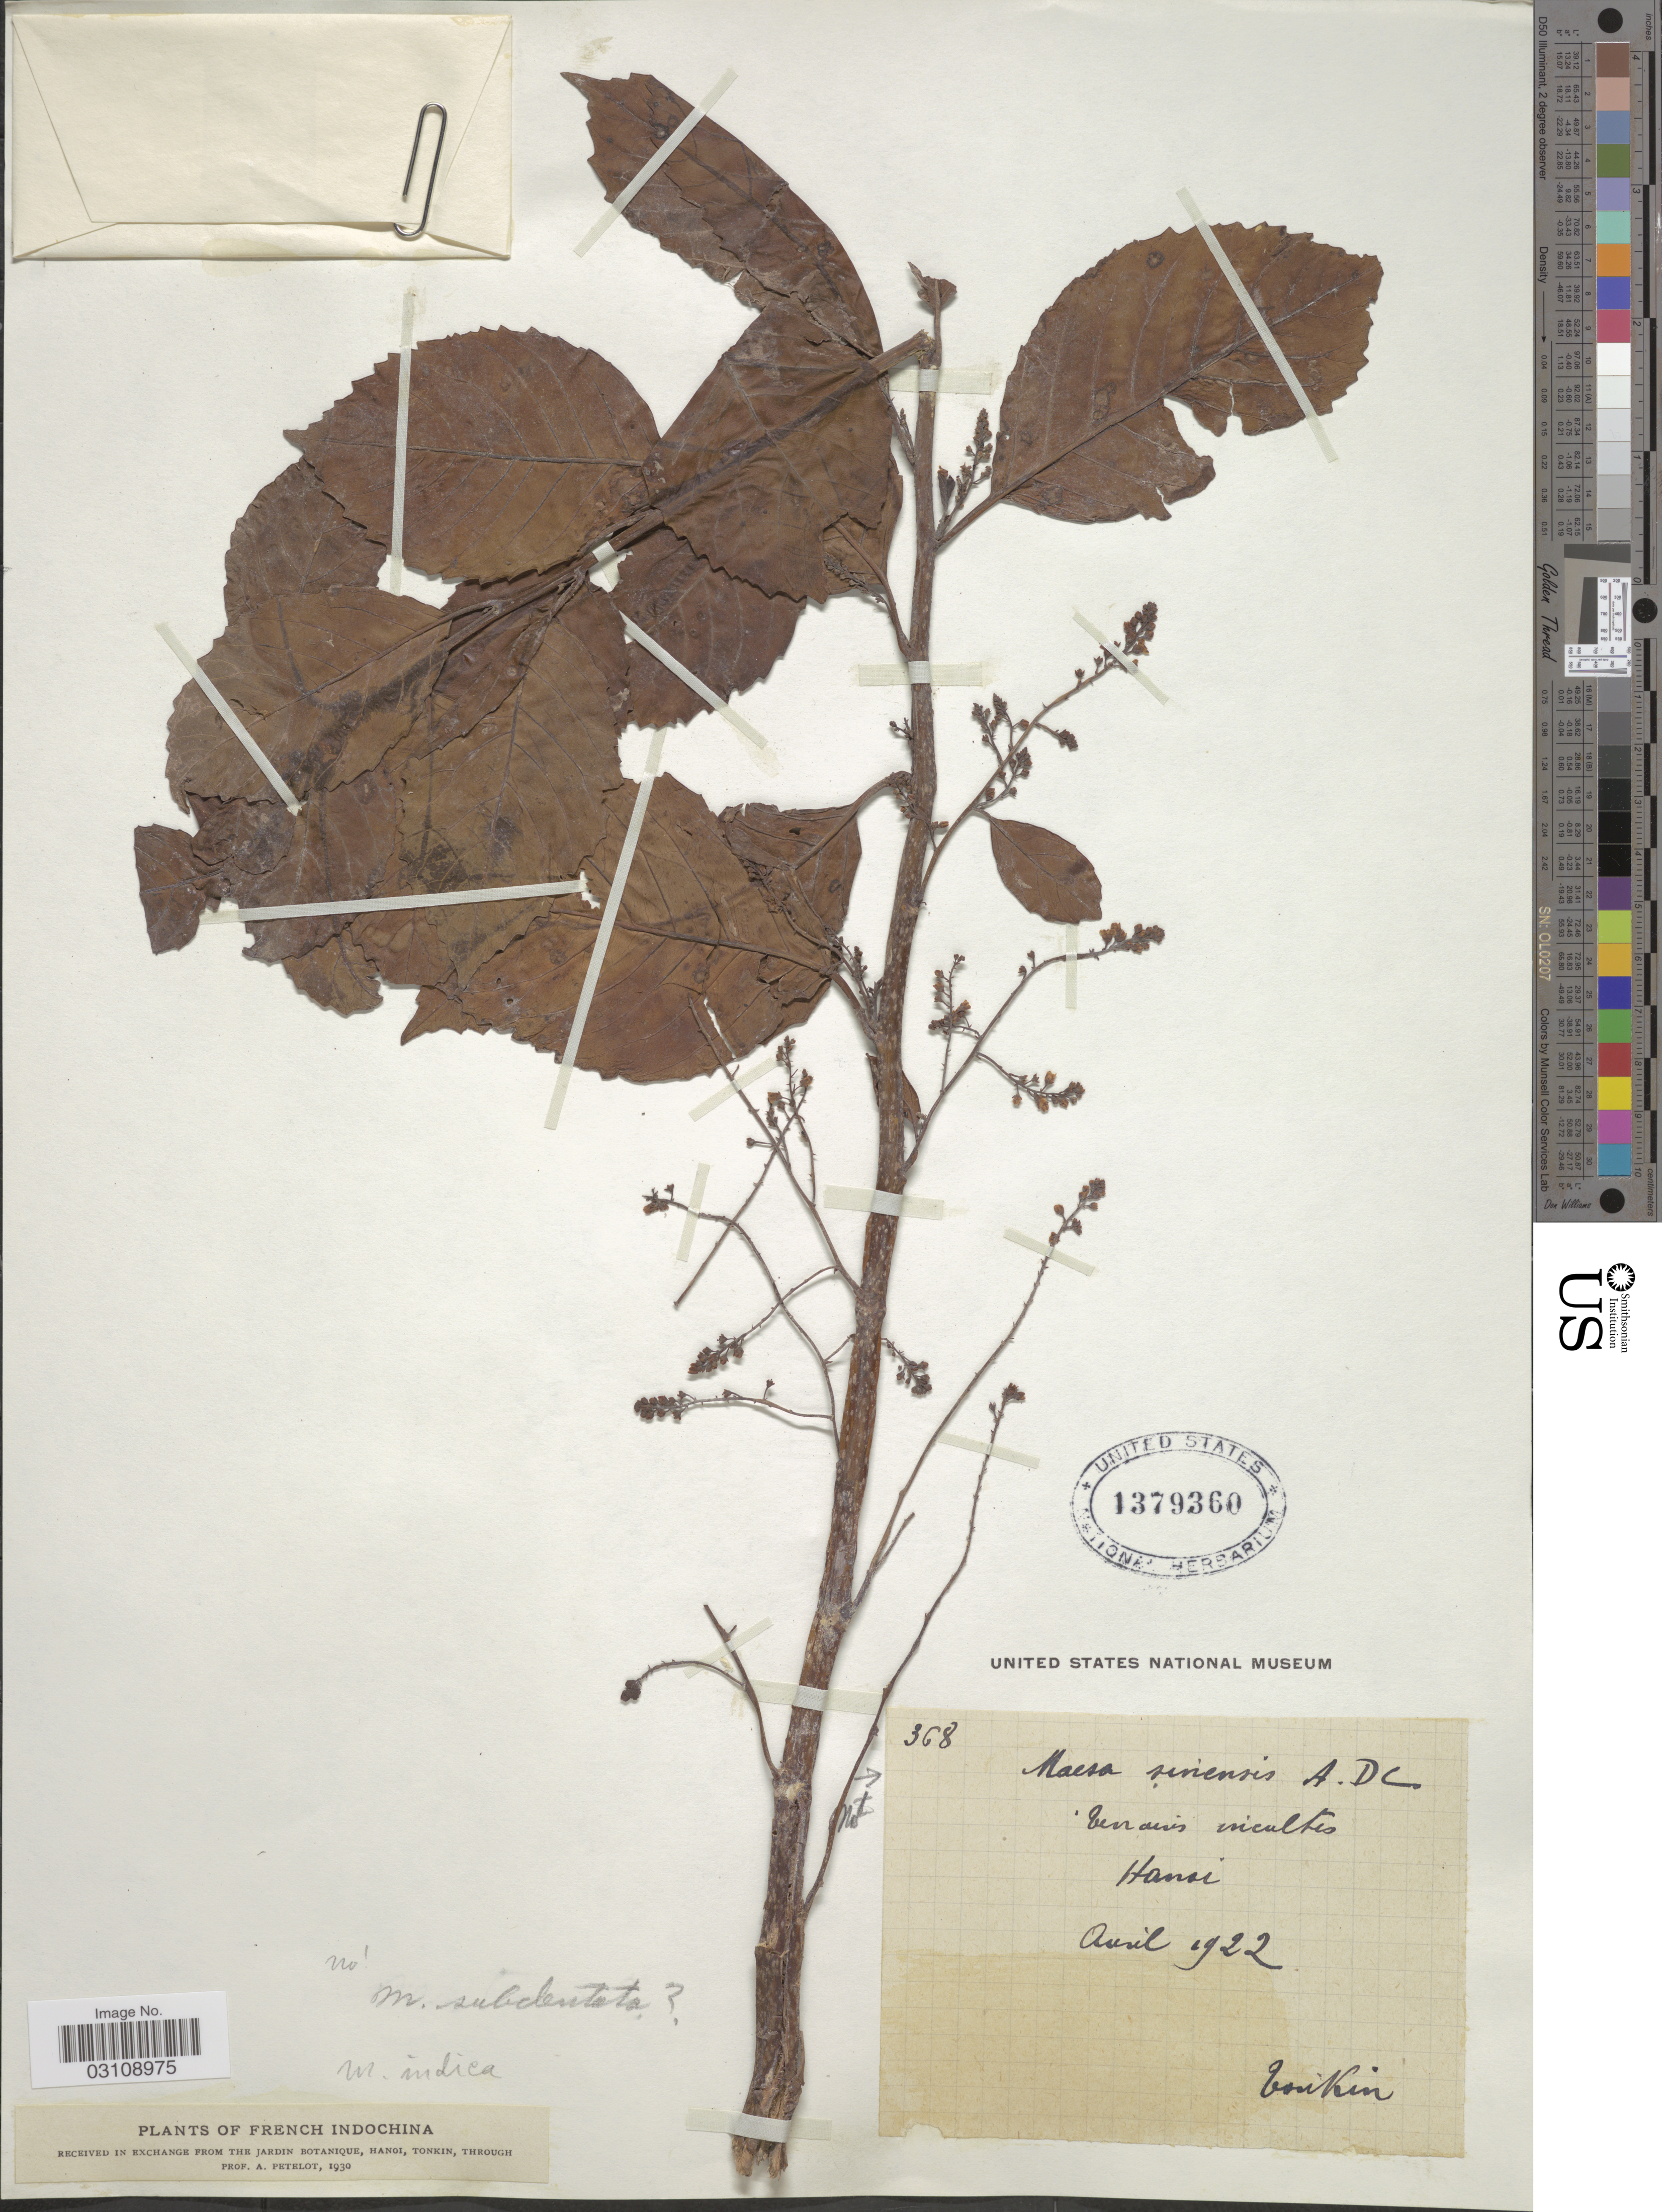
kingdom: Plantae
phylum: Tracheophyta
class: Magnoliopsida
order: Ericales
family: Primulaceae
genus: Maesa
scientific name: Maesa subdentata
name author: A. DC.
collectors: A. Petelot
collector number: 368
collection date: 1922-04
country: Vietnam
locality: French Indochina. Hanoi.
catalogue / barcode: US 1379360